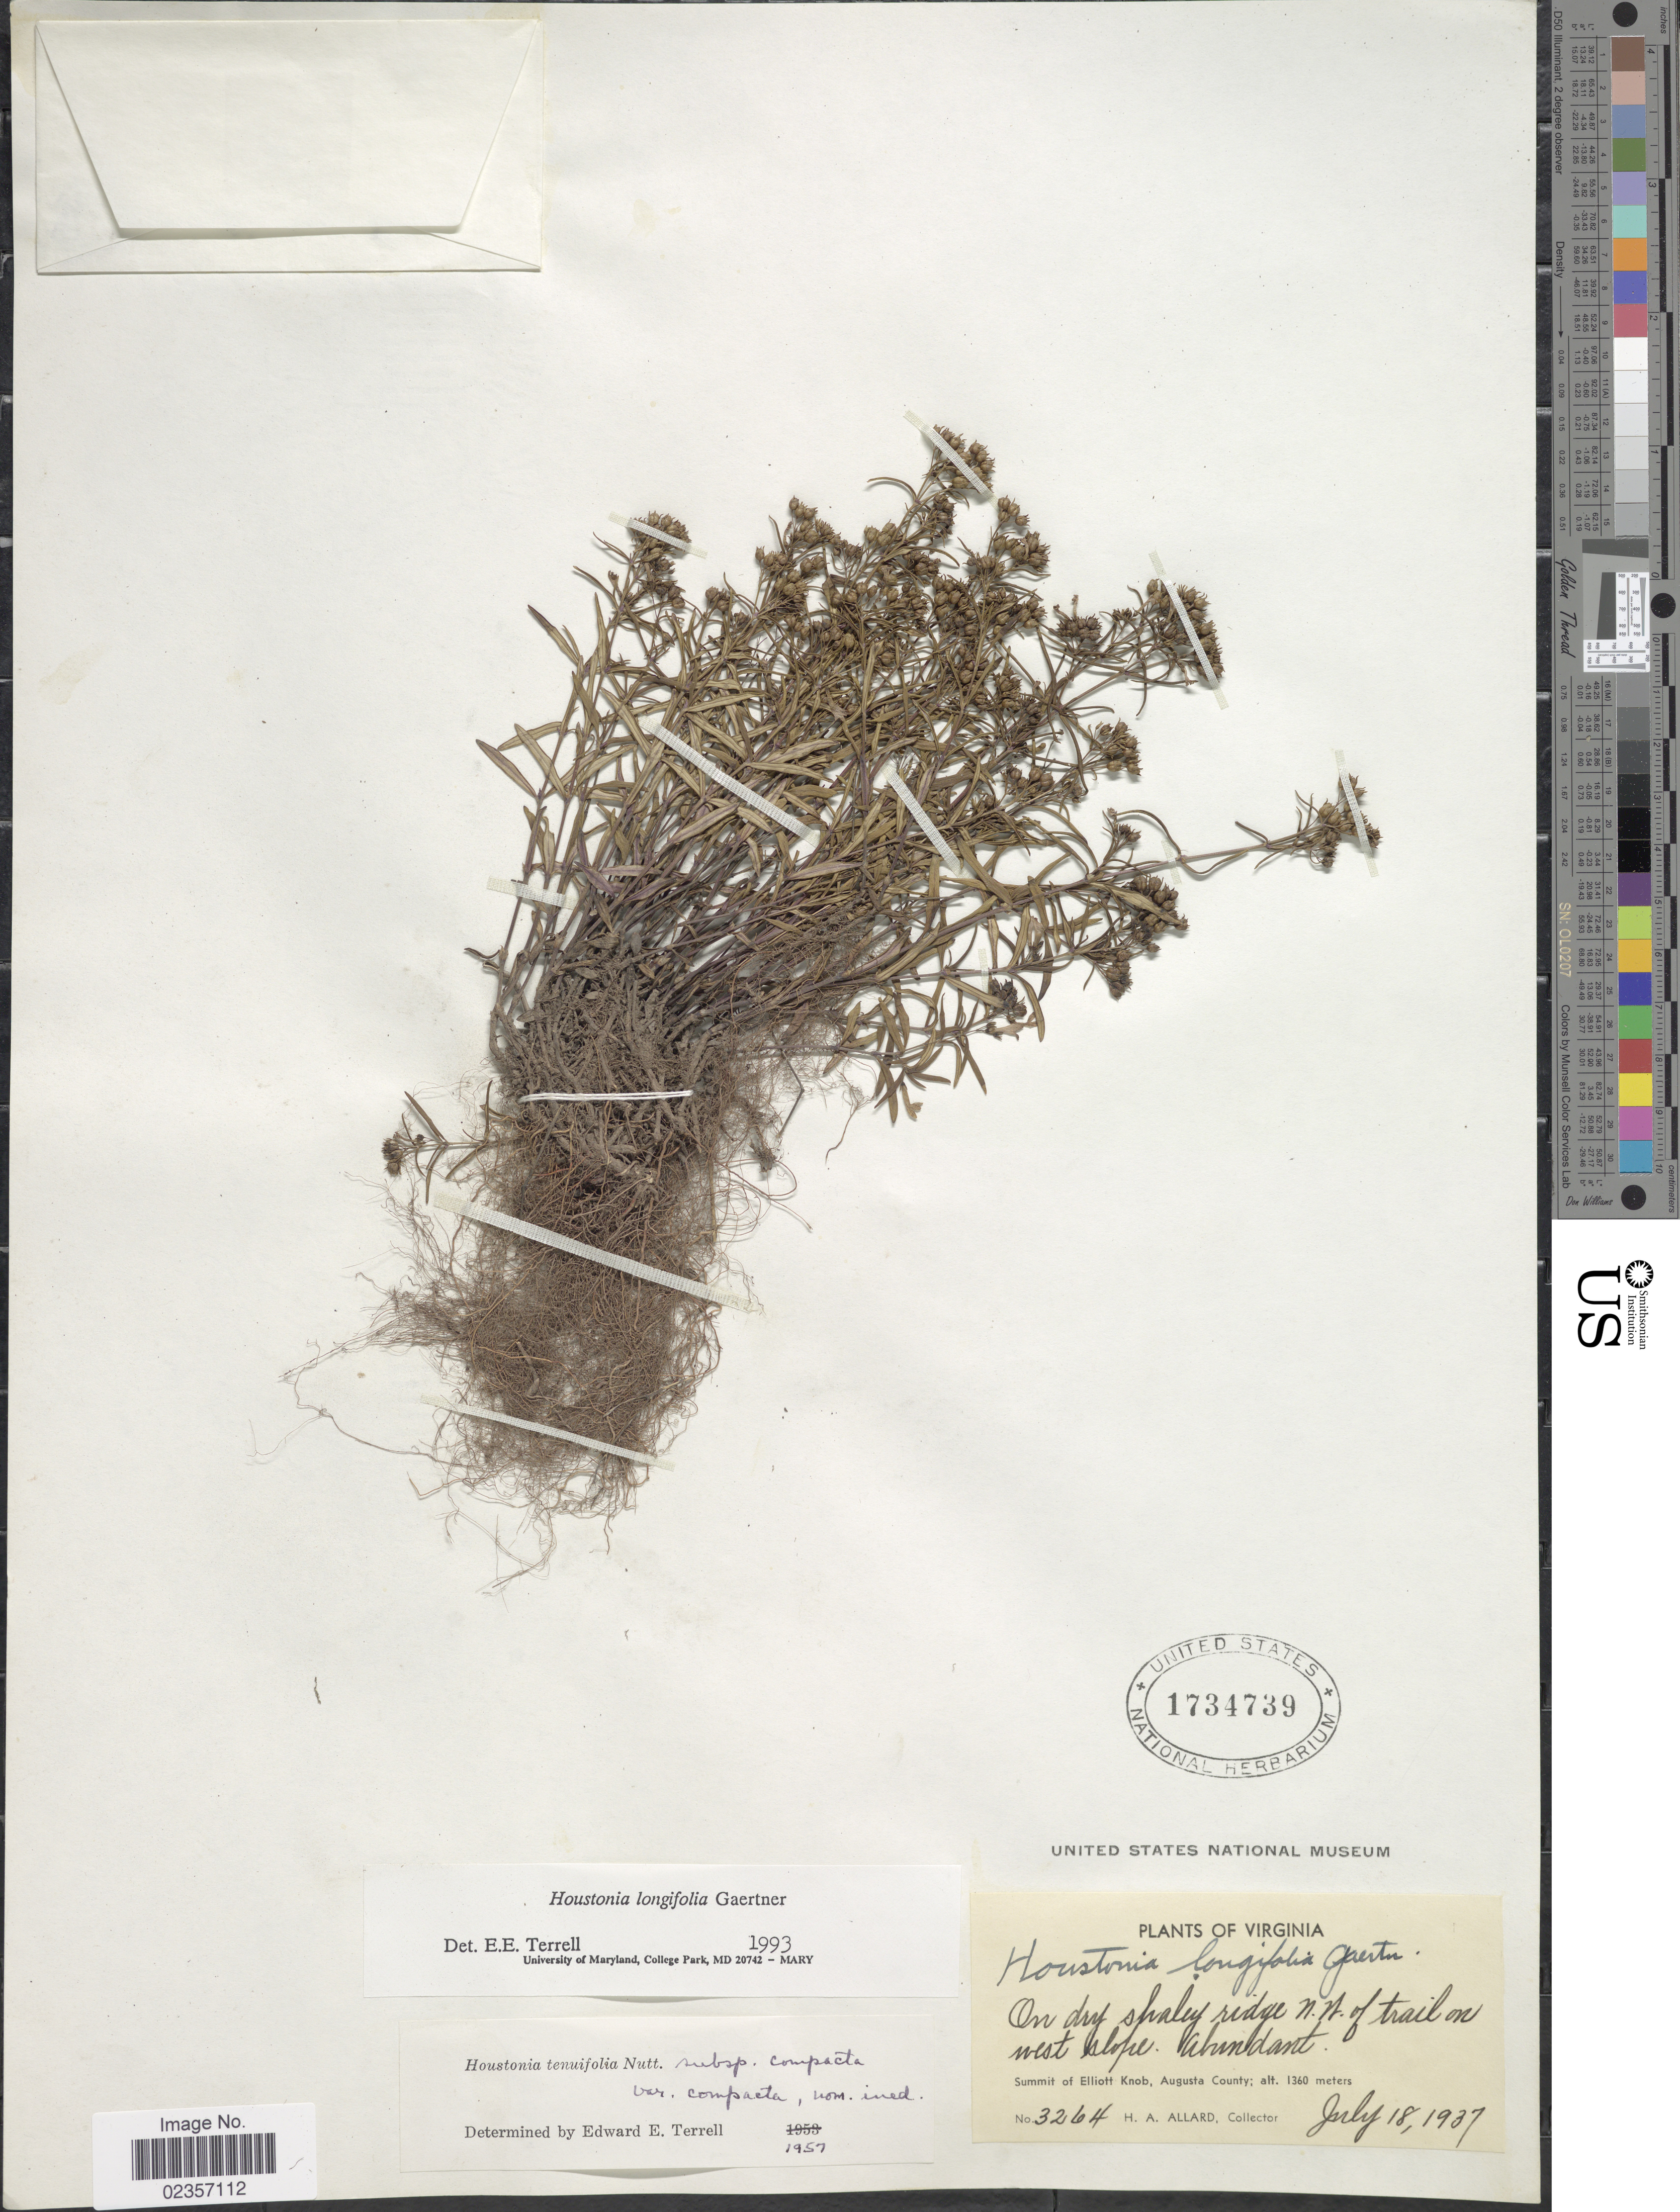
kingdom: Plantae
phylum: Tracheophyta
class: Magnoliopsida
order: Gentianales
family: Rubiaceae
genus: Houstonia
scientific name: Houstonia longifolia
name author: Gaertn.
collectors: H. A. Allard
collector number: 3264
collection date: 1937-07-18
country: United States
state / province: Virginia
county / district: Augusta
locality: On dry shaley ridge N.W. of trail on west slope. Abundant, Summit of Elliott Knob, Augusta County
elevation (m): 1360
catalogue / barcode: US 1734739